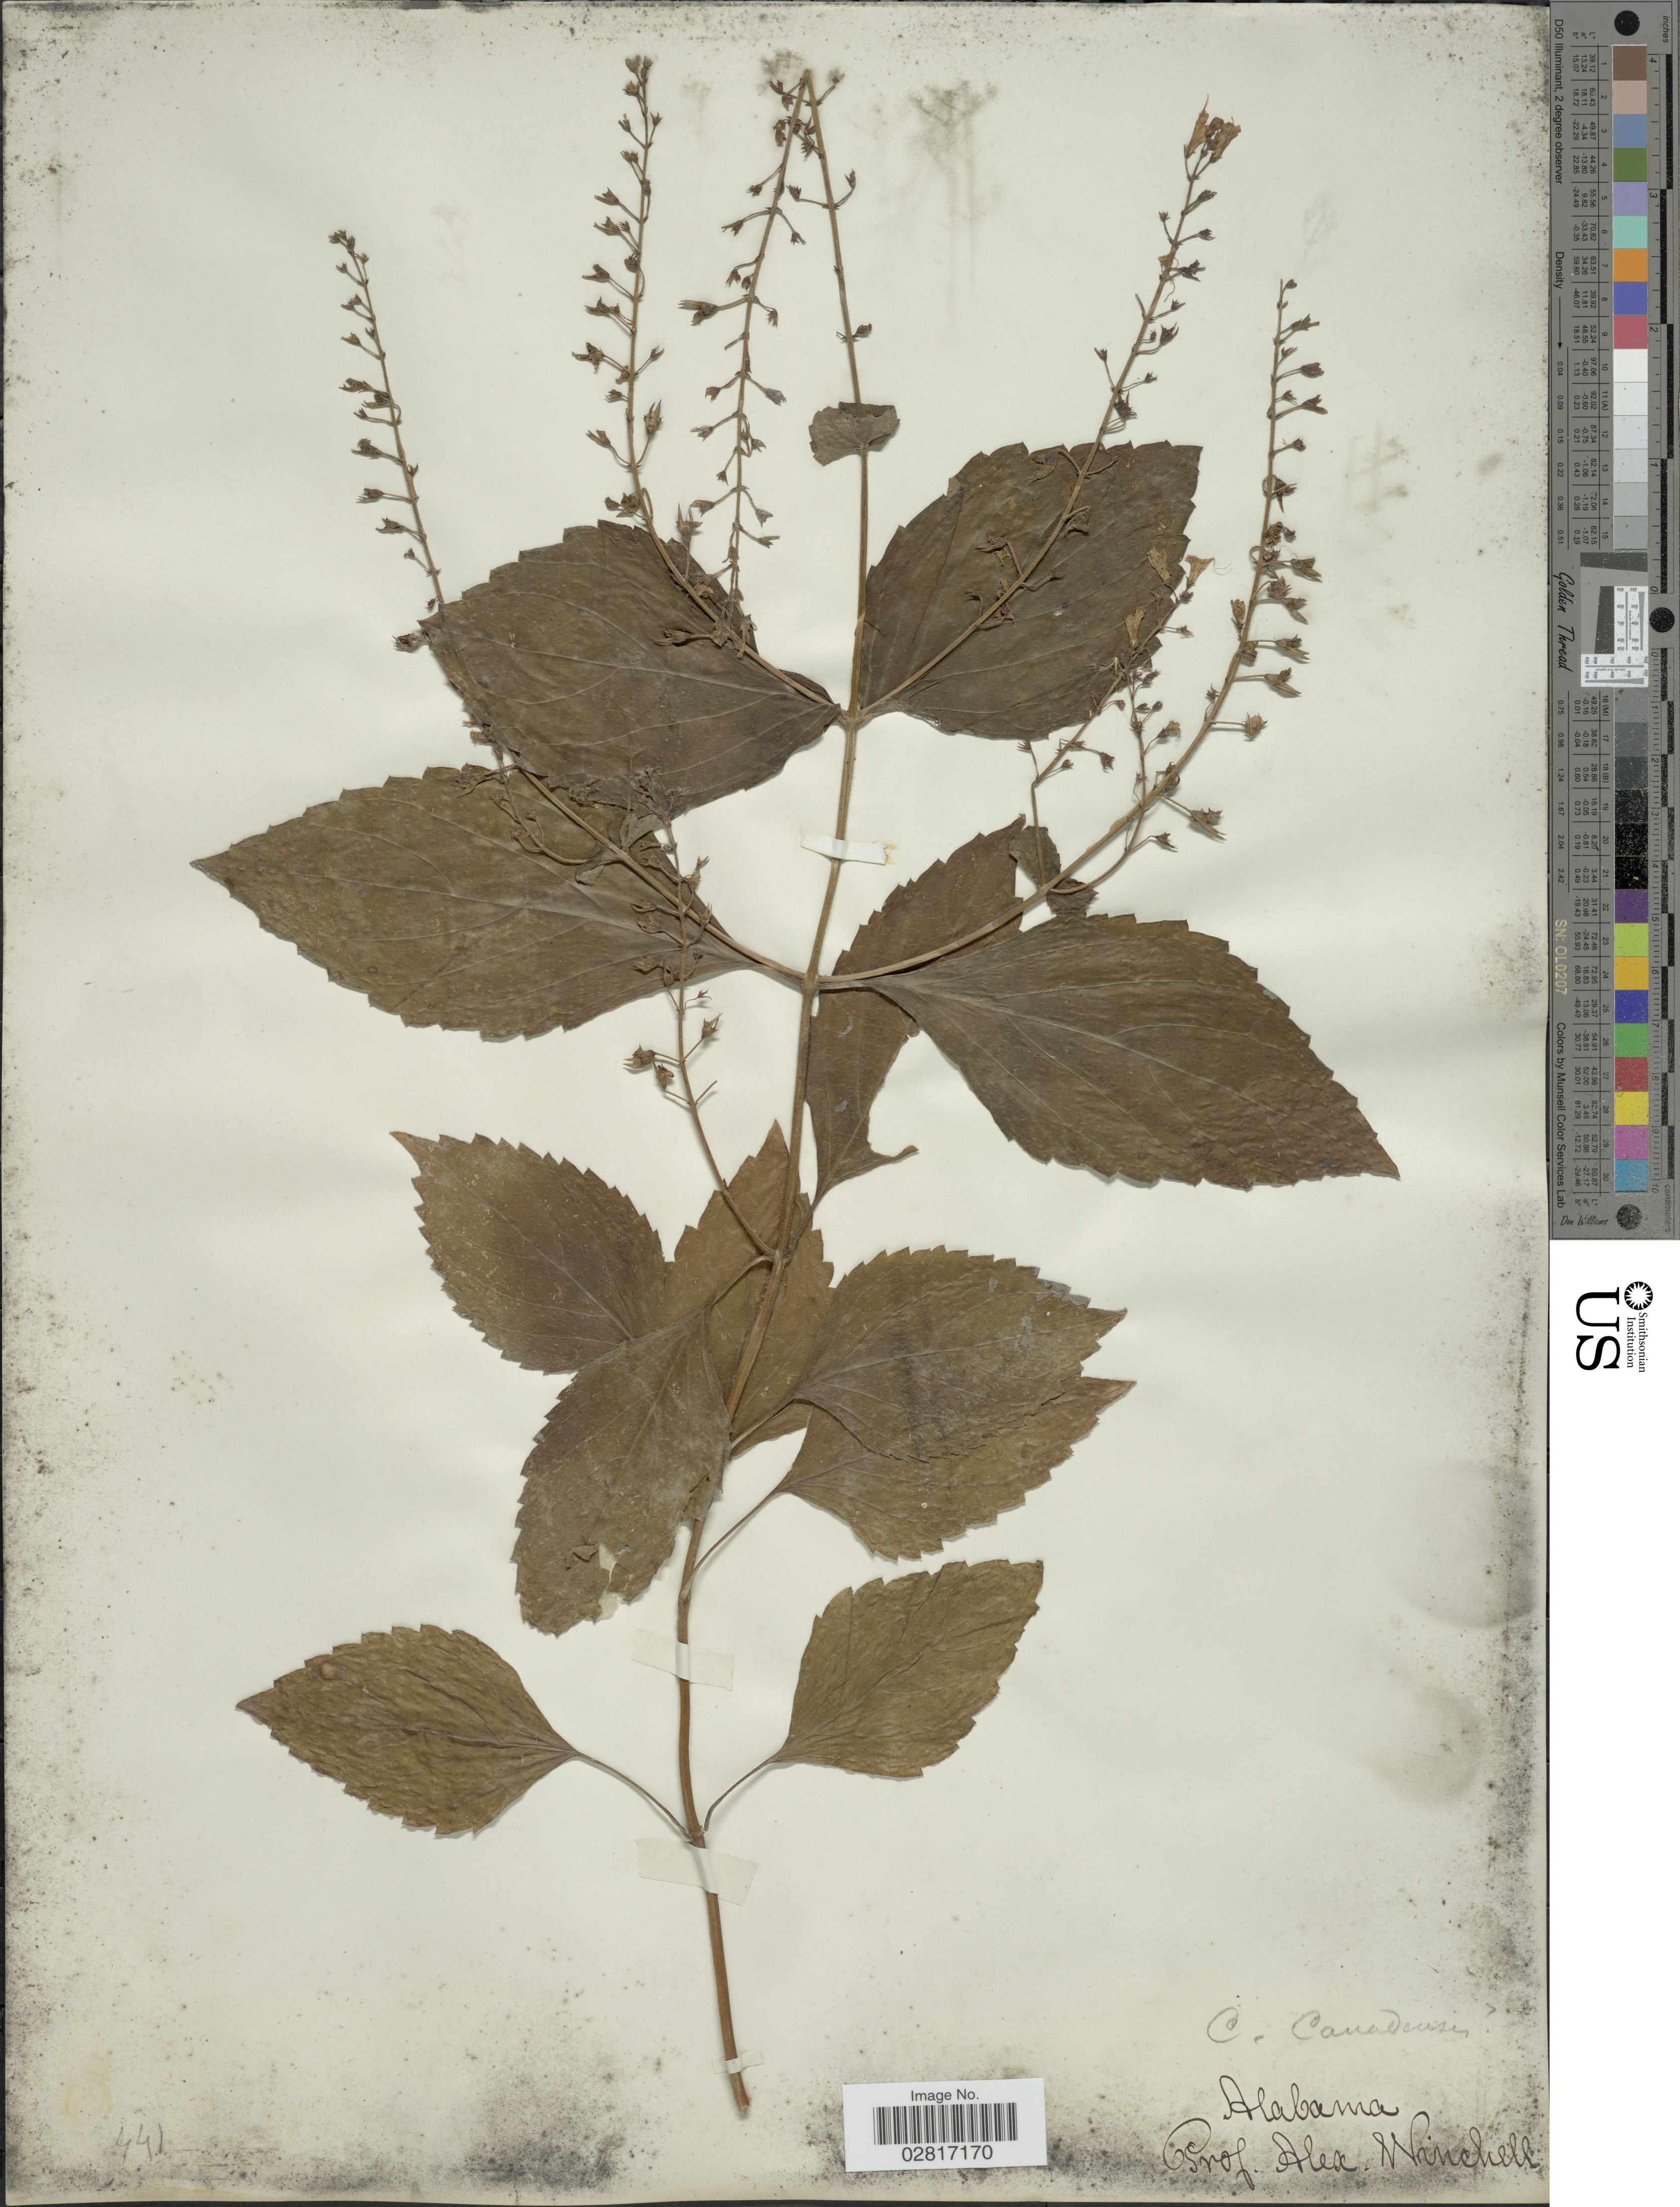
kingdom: Plantae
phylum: Tracheophyta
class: Magnoliopsida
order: Lamiales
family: Lamiaceae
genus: Collinsonia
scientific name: Collinsonia punctata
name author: Elliott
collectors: A. Winchell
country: United States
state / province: Alabama